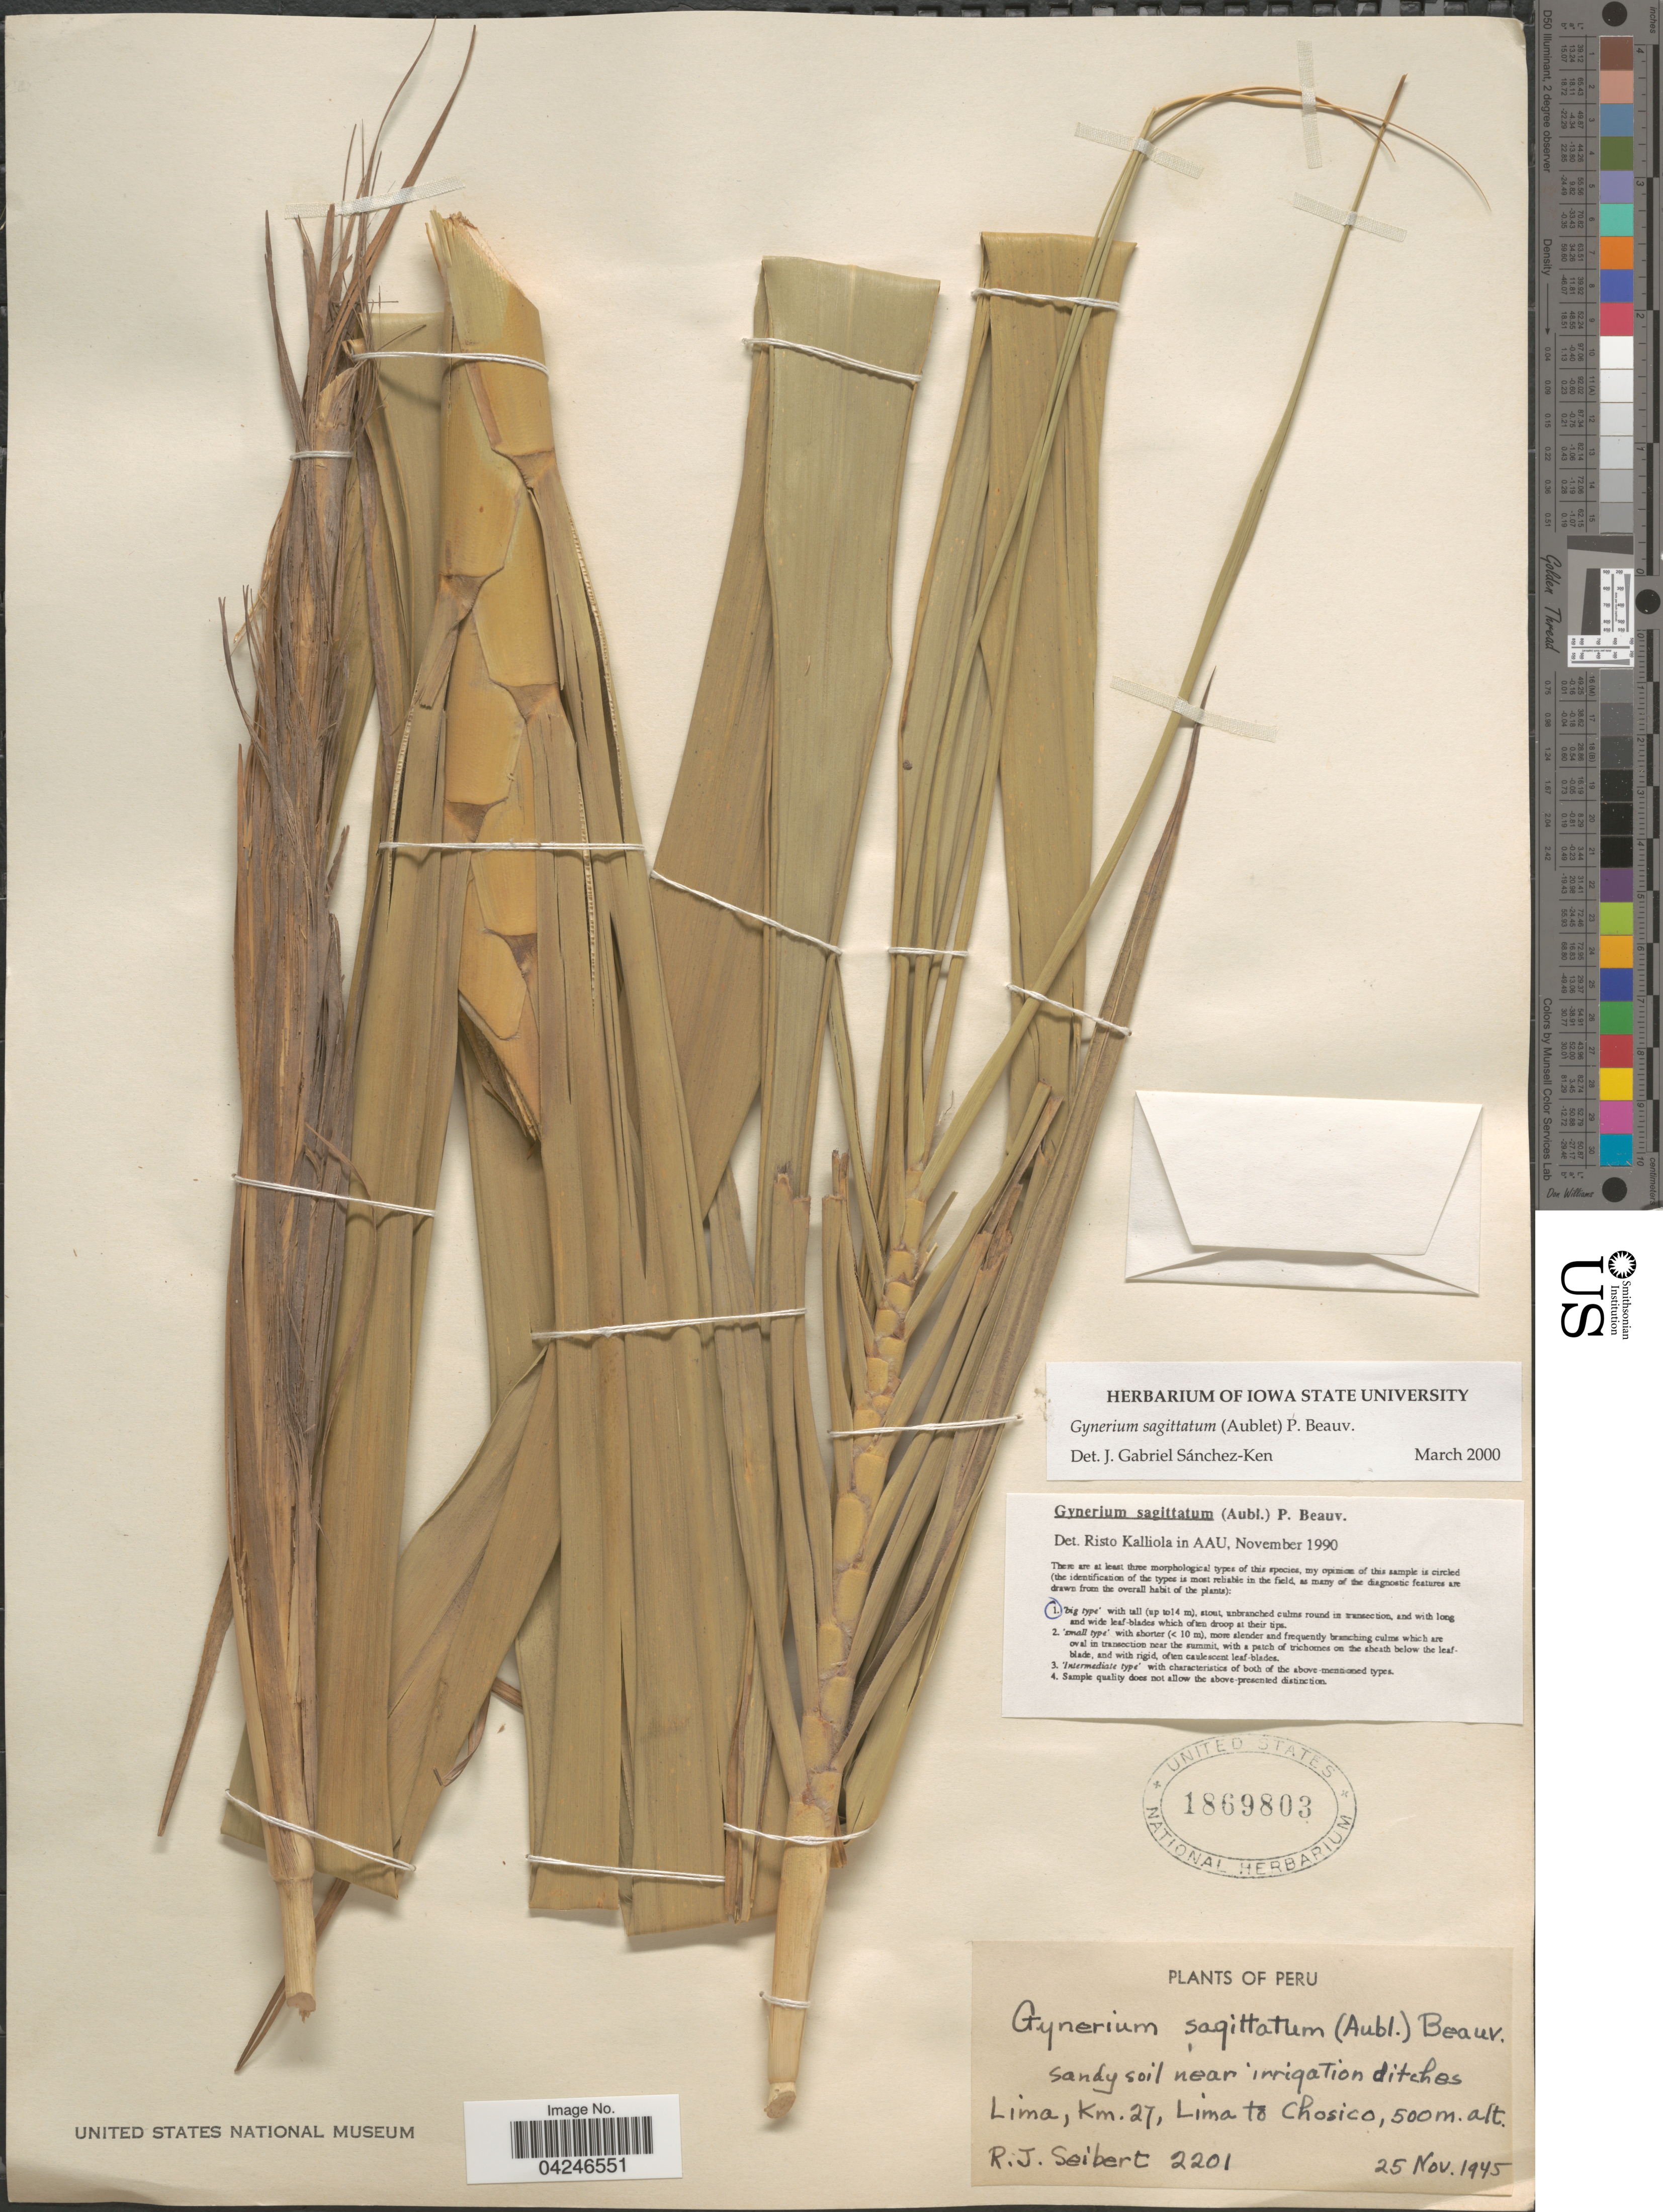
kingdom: Plantae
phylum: Tracheophyta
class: Liliopsida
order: Poales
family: Poaceae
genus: Gynerium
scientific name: Gynerium sagittatum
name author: (Aubl.) P. Beauv.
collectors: R. J. Seibert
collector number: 2201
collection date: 1945-11-25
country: Peru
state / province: Lima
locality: Km. 27, Lima to Chosico.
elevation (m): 500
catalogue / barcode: US 1869803